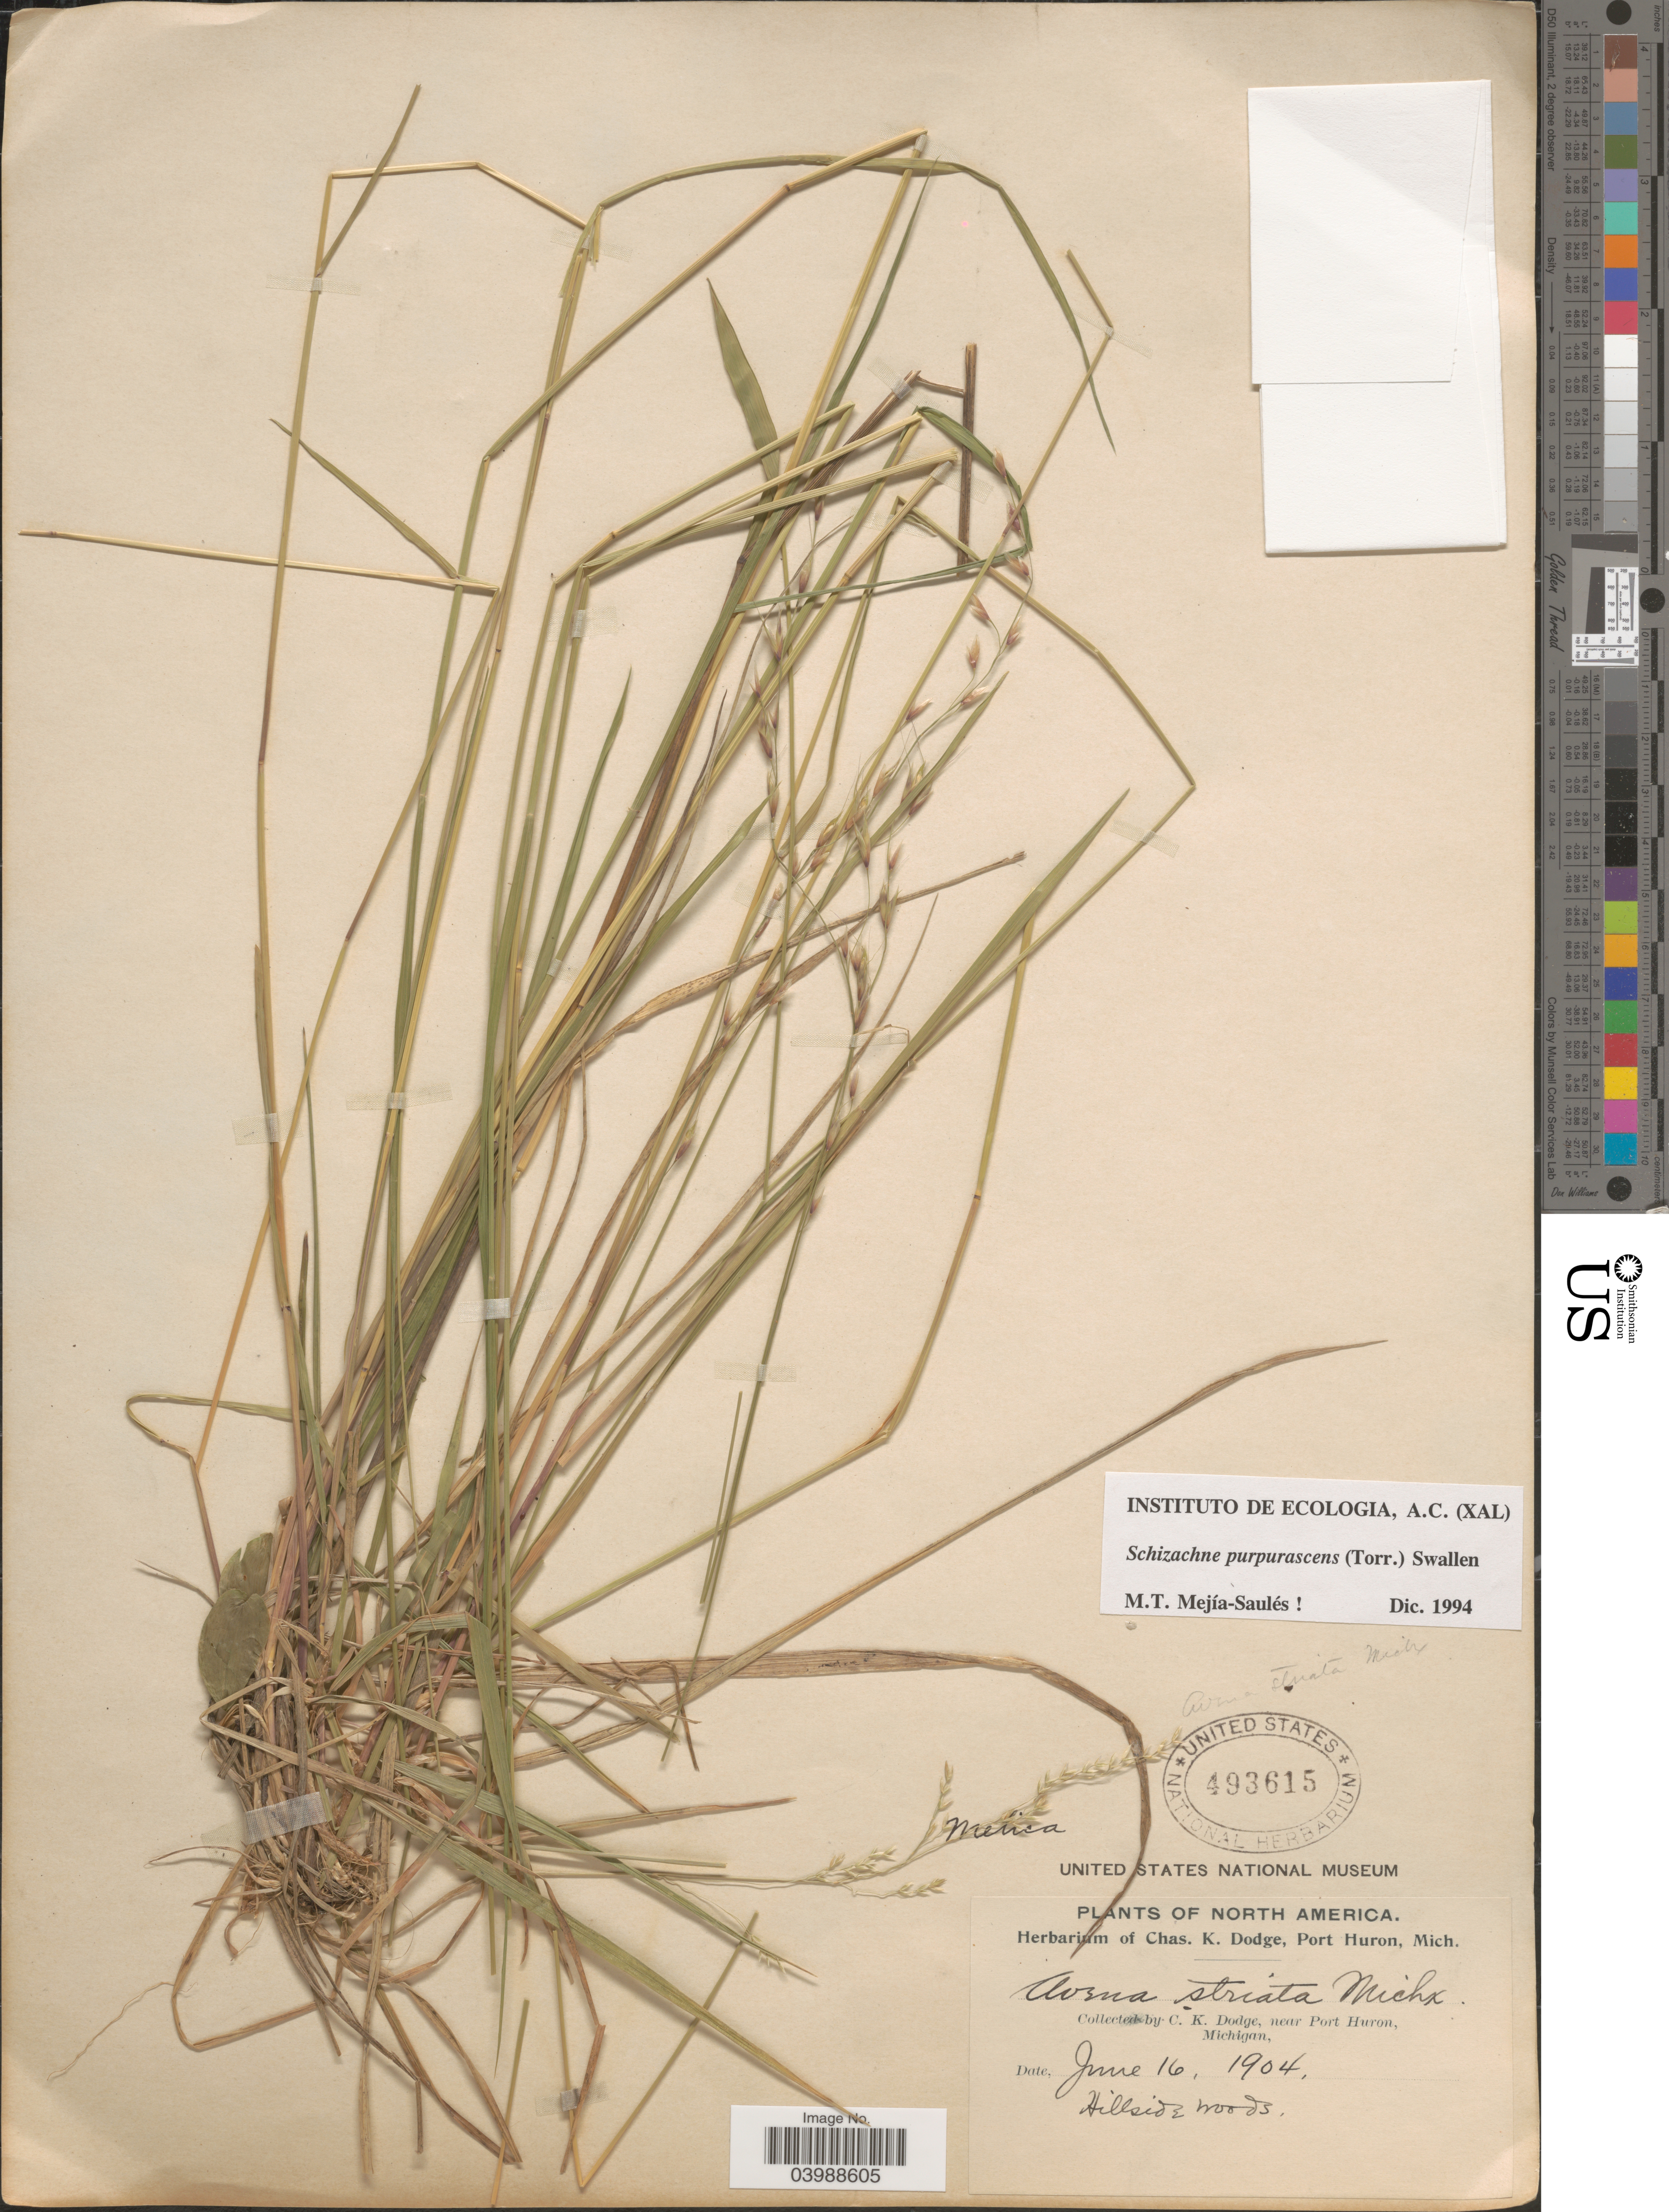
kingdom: Plantae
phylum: Tracheophyta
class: Liliopsida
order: Poales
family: Poaceae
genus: Schizachne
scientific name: Schizachne purpurascens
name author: (Torr.) Swallen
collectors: C. K. Dodge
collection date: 1904-06-16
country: United States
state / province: Michigan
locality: Near Port Huron. Hillside woods.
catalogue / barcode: US 493615